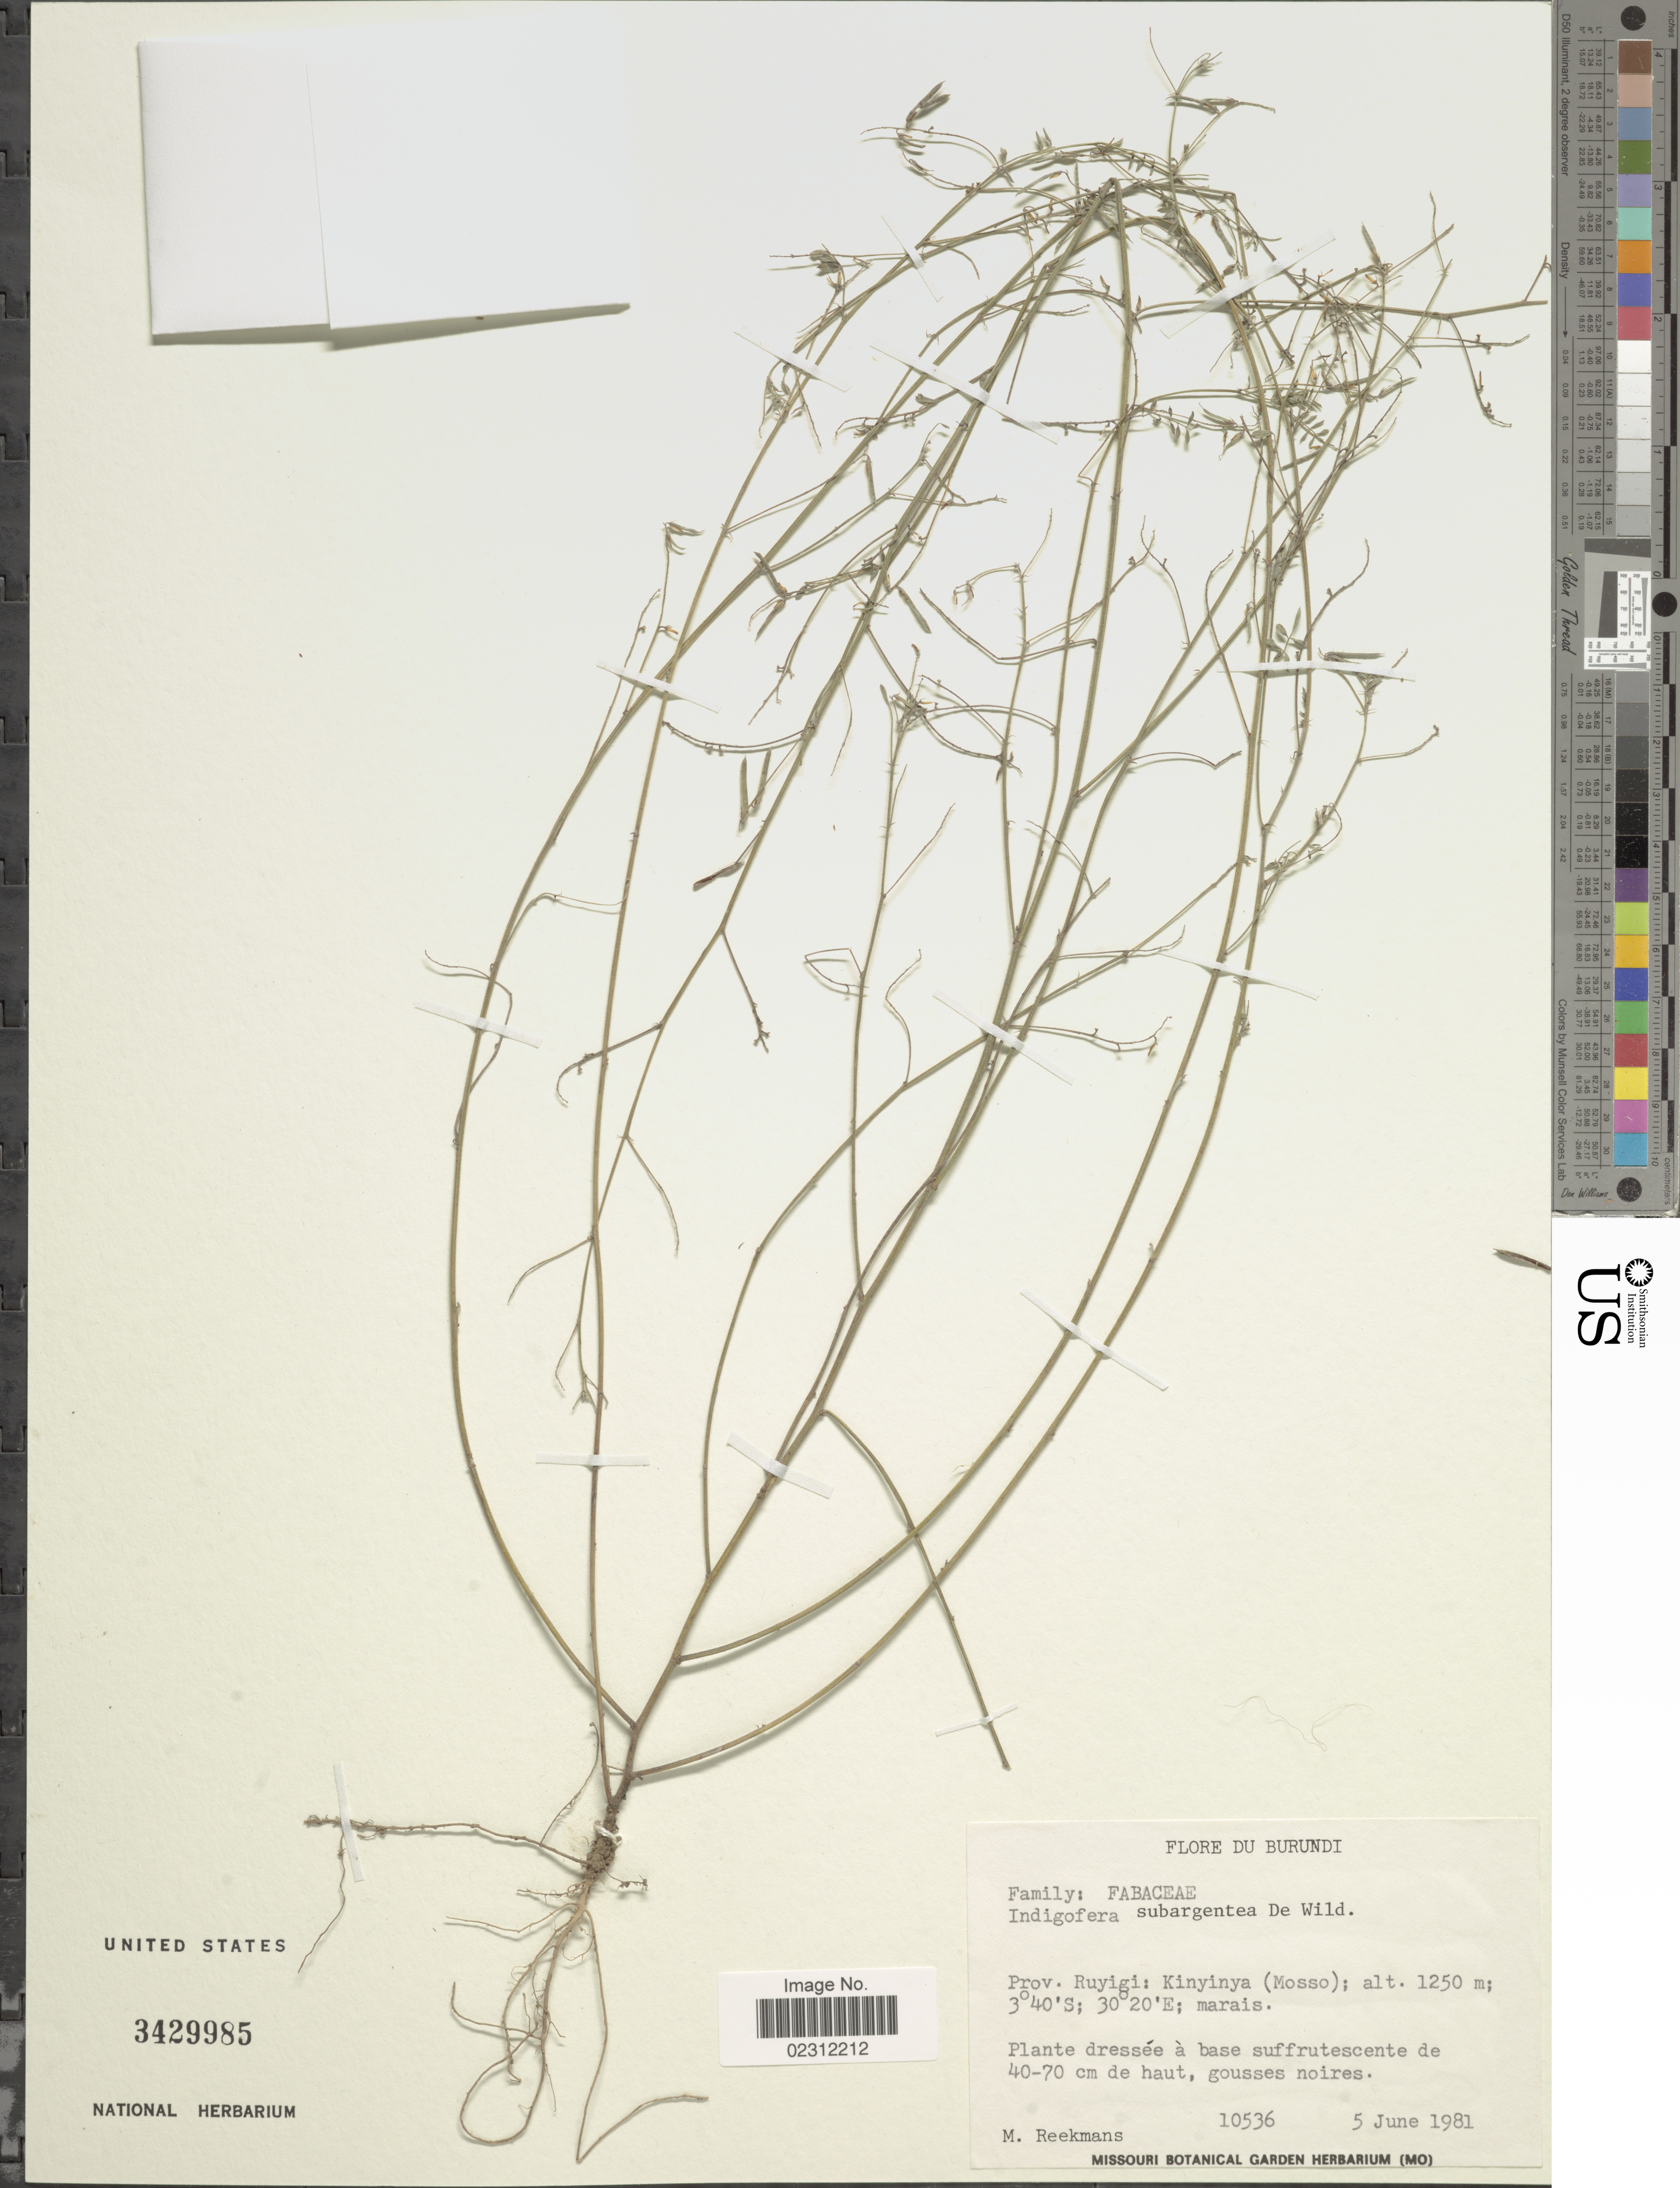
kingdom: Plantae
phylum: Tracheophyta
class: Magnoliopsida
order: Fabales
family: Fabaceae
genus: Indigofera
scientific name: Indigofera subargentea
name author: De Wild.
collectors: M. Reekmans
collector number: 10536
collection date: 1981-06-05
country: Burundi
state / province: Ruyigi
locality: Kinyinya (Mosso)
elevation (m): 1250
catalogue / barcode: US 3429985